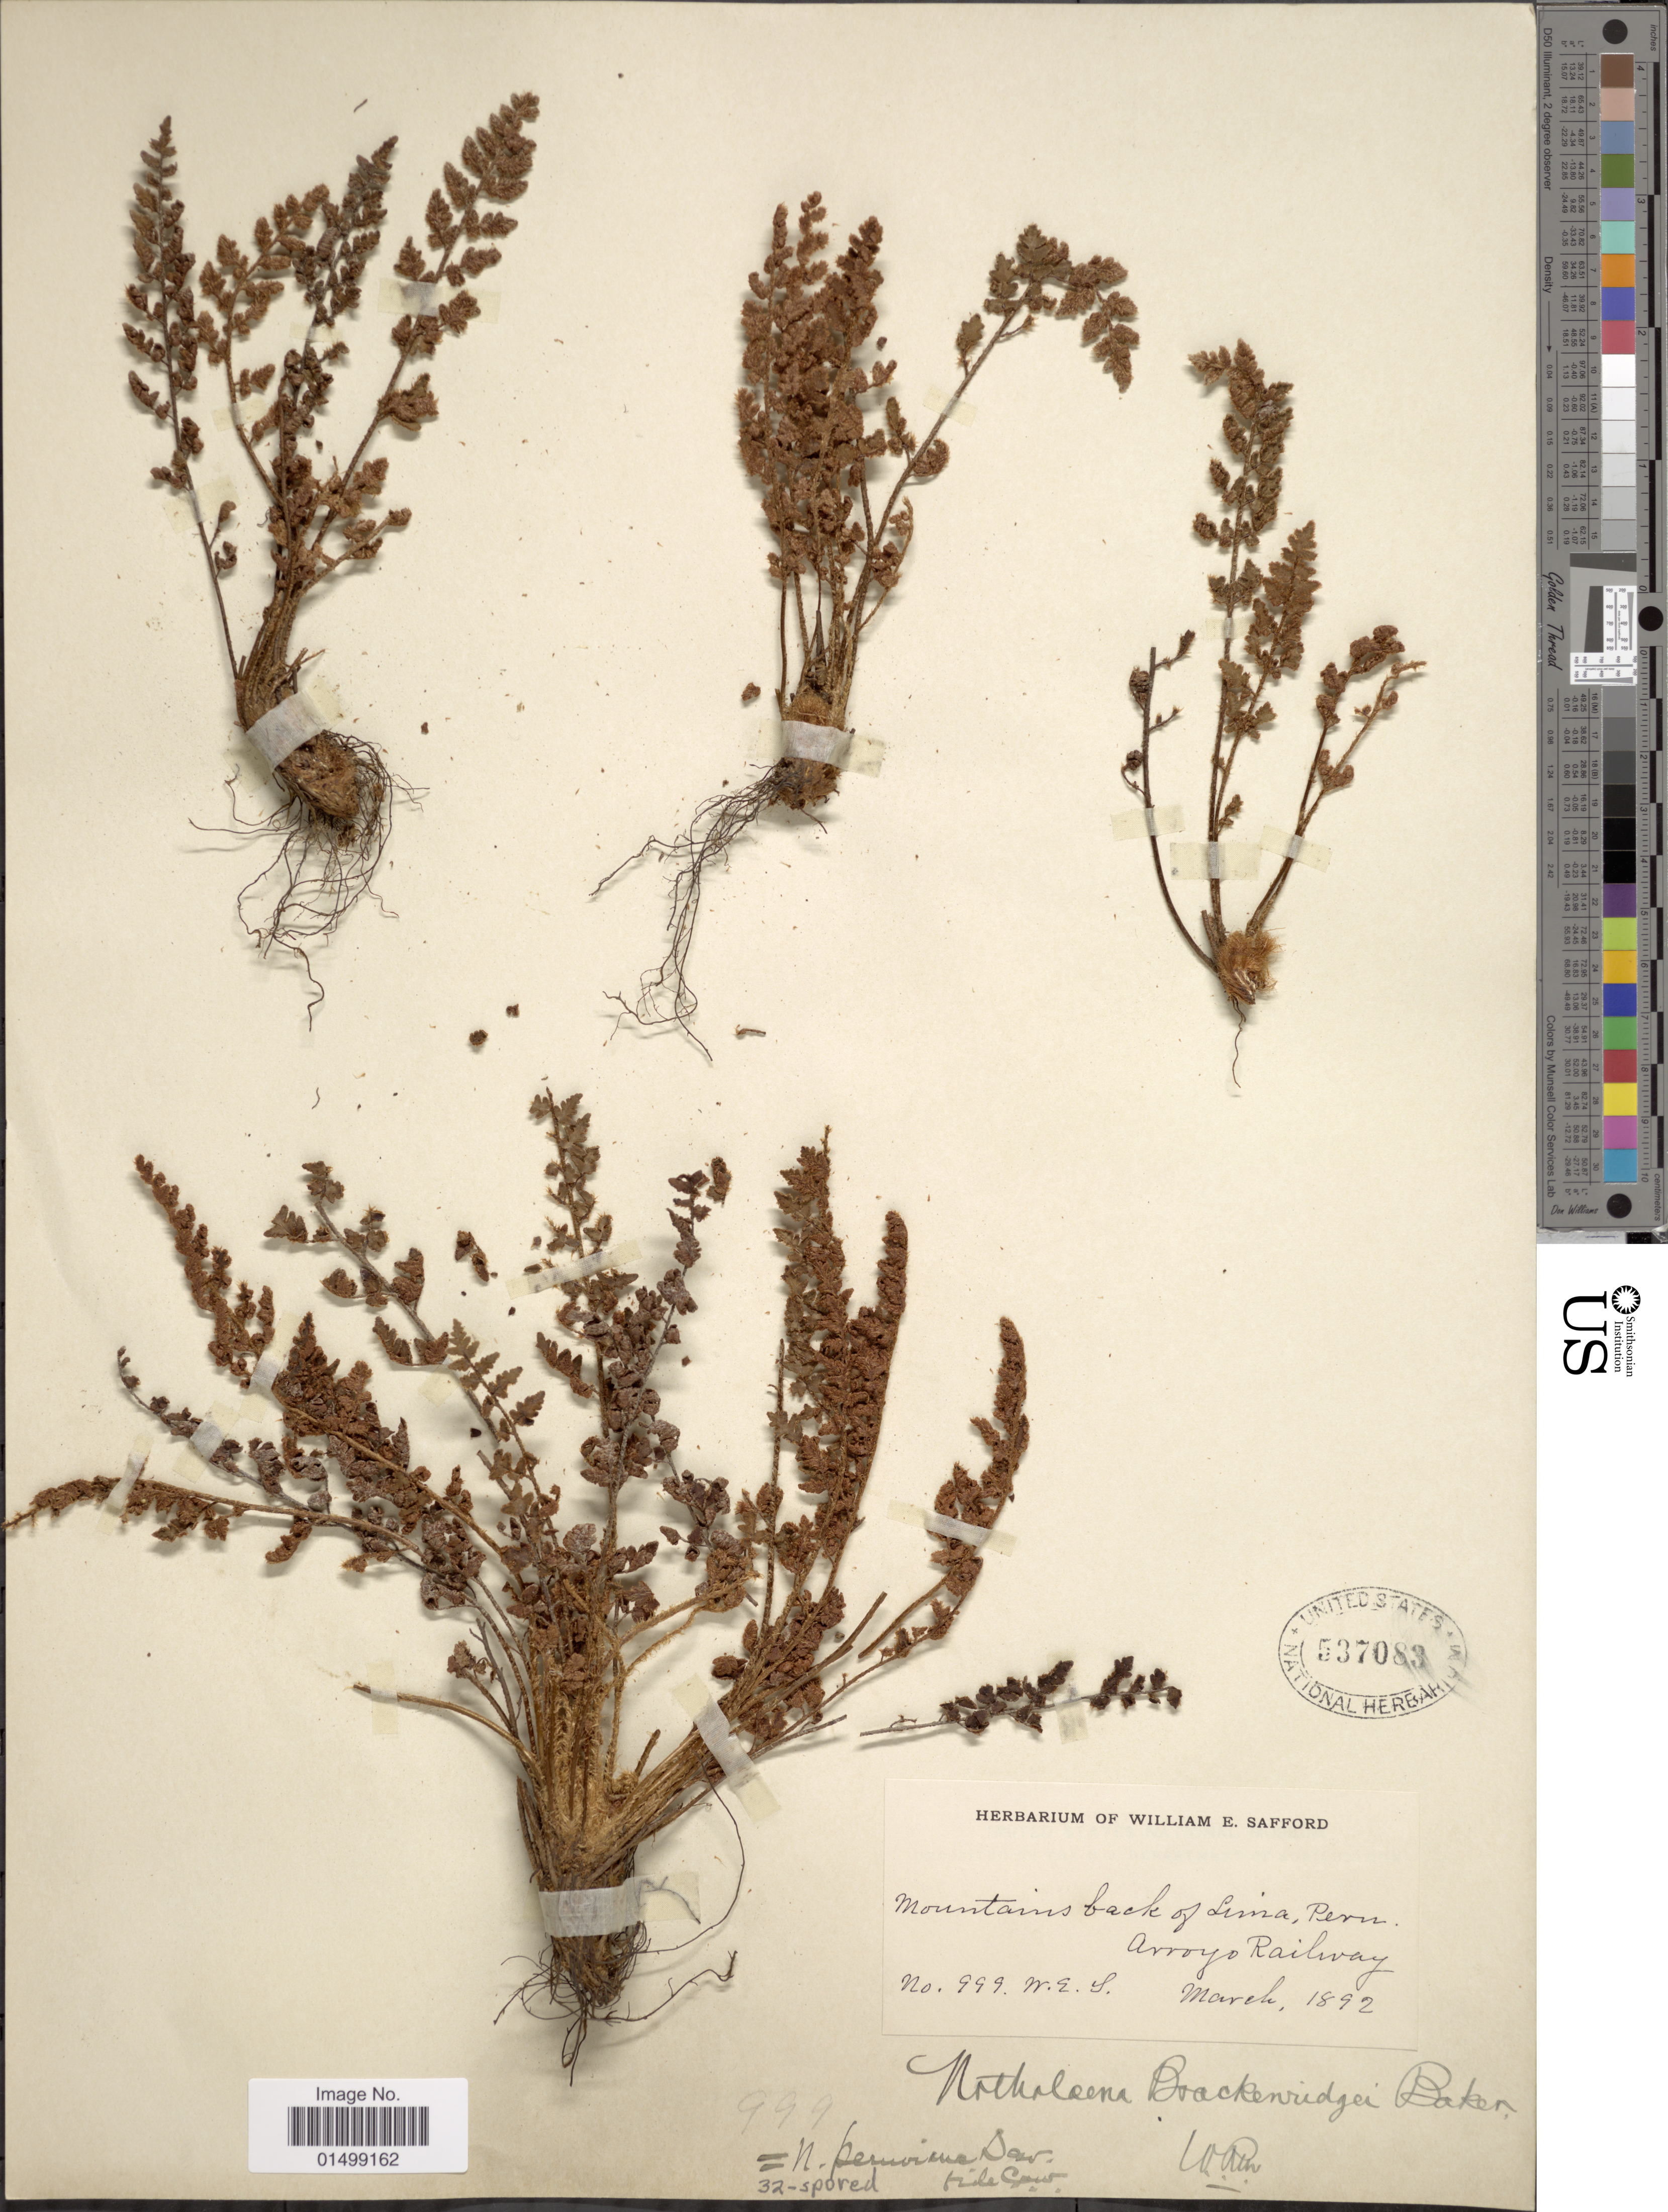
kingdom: Plantae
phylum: Tracheophyta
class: Polypodiopsida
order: Polypodiales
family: Pteridaceae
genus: Cheilanthes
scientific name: Cheilanthes peruviana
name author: (Desv.) T. Moore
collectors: W. E. Safford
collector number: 999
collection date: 1892-03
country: Peru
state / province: Lima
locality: Mountains back of Lima, arroyo Railway.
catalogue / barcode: US 537083